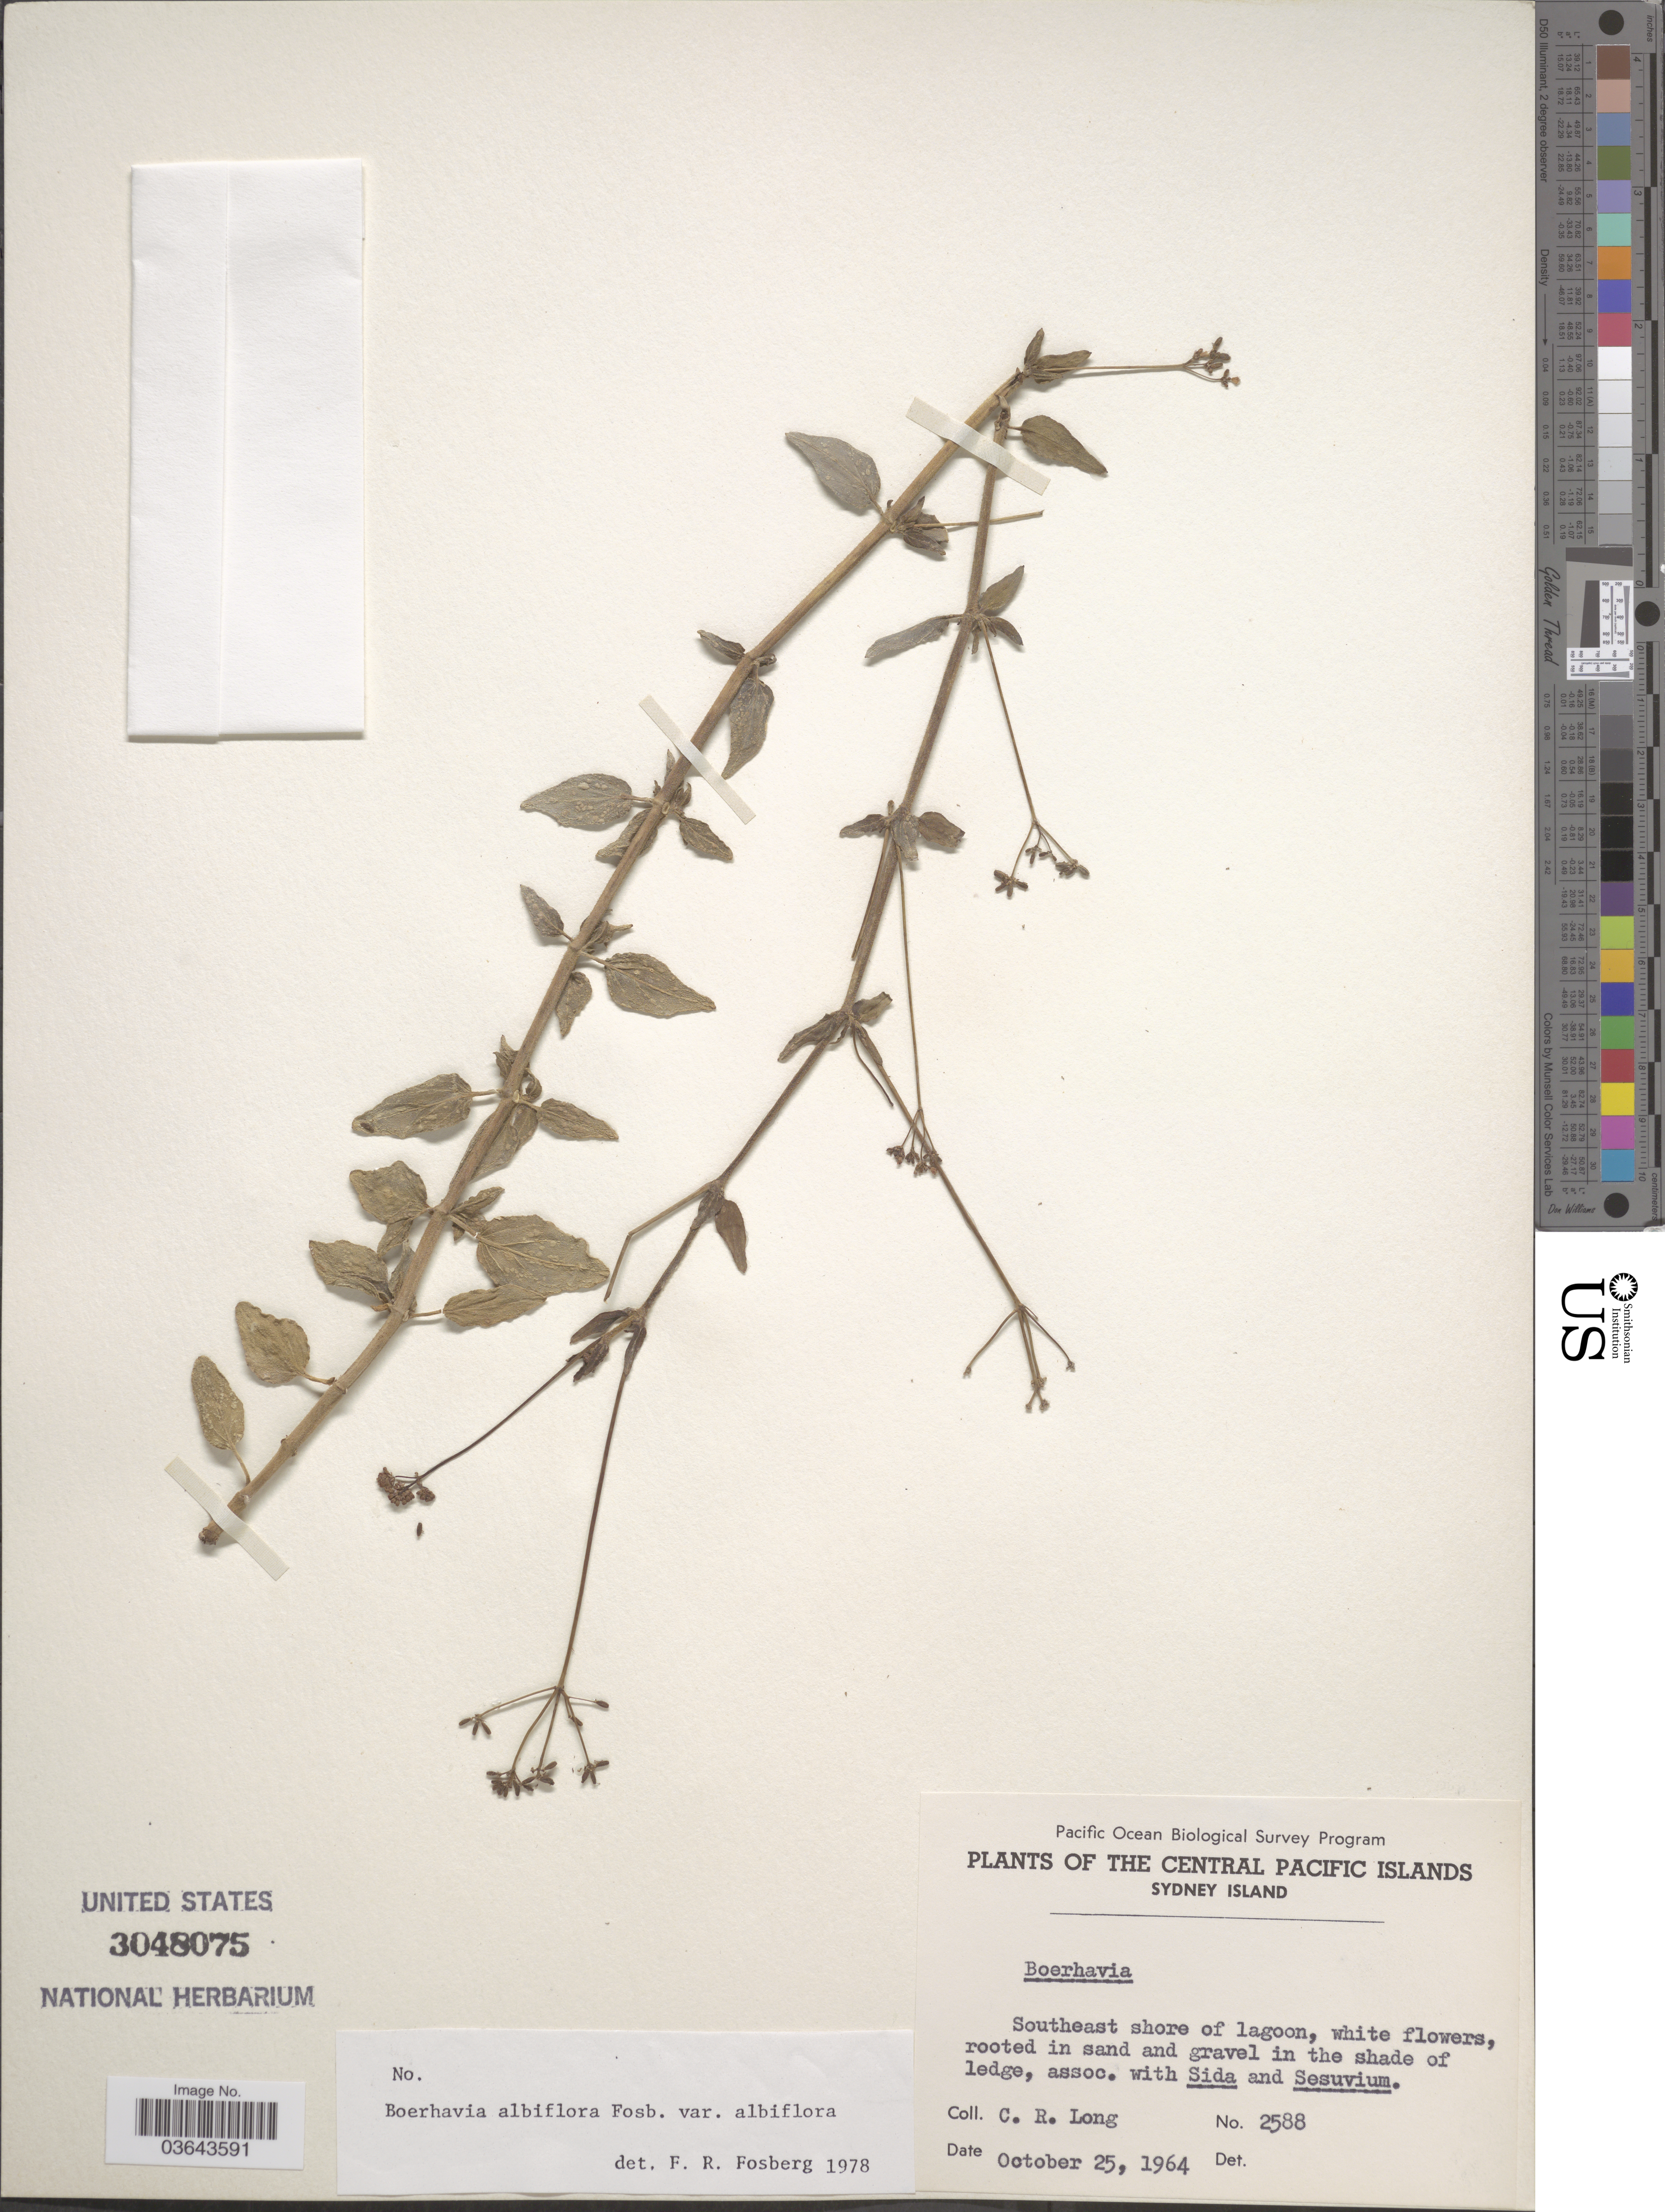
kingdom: Plantae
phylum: Tracheophyta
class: Magnoliopsida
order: Caryophyllales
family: Nyctaginaceae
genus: Boerhavia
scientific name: Boerhavia albiflora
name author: Fosberg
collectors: C. R. Long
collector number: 2588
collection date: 1964-10-25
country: Kiribati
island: Manra [Sydney] Island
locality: The Central Pacific Islands. Sydney Island. Southeast shore of lagoon.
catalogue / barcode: US 3048075